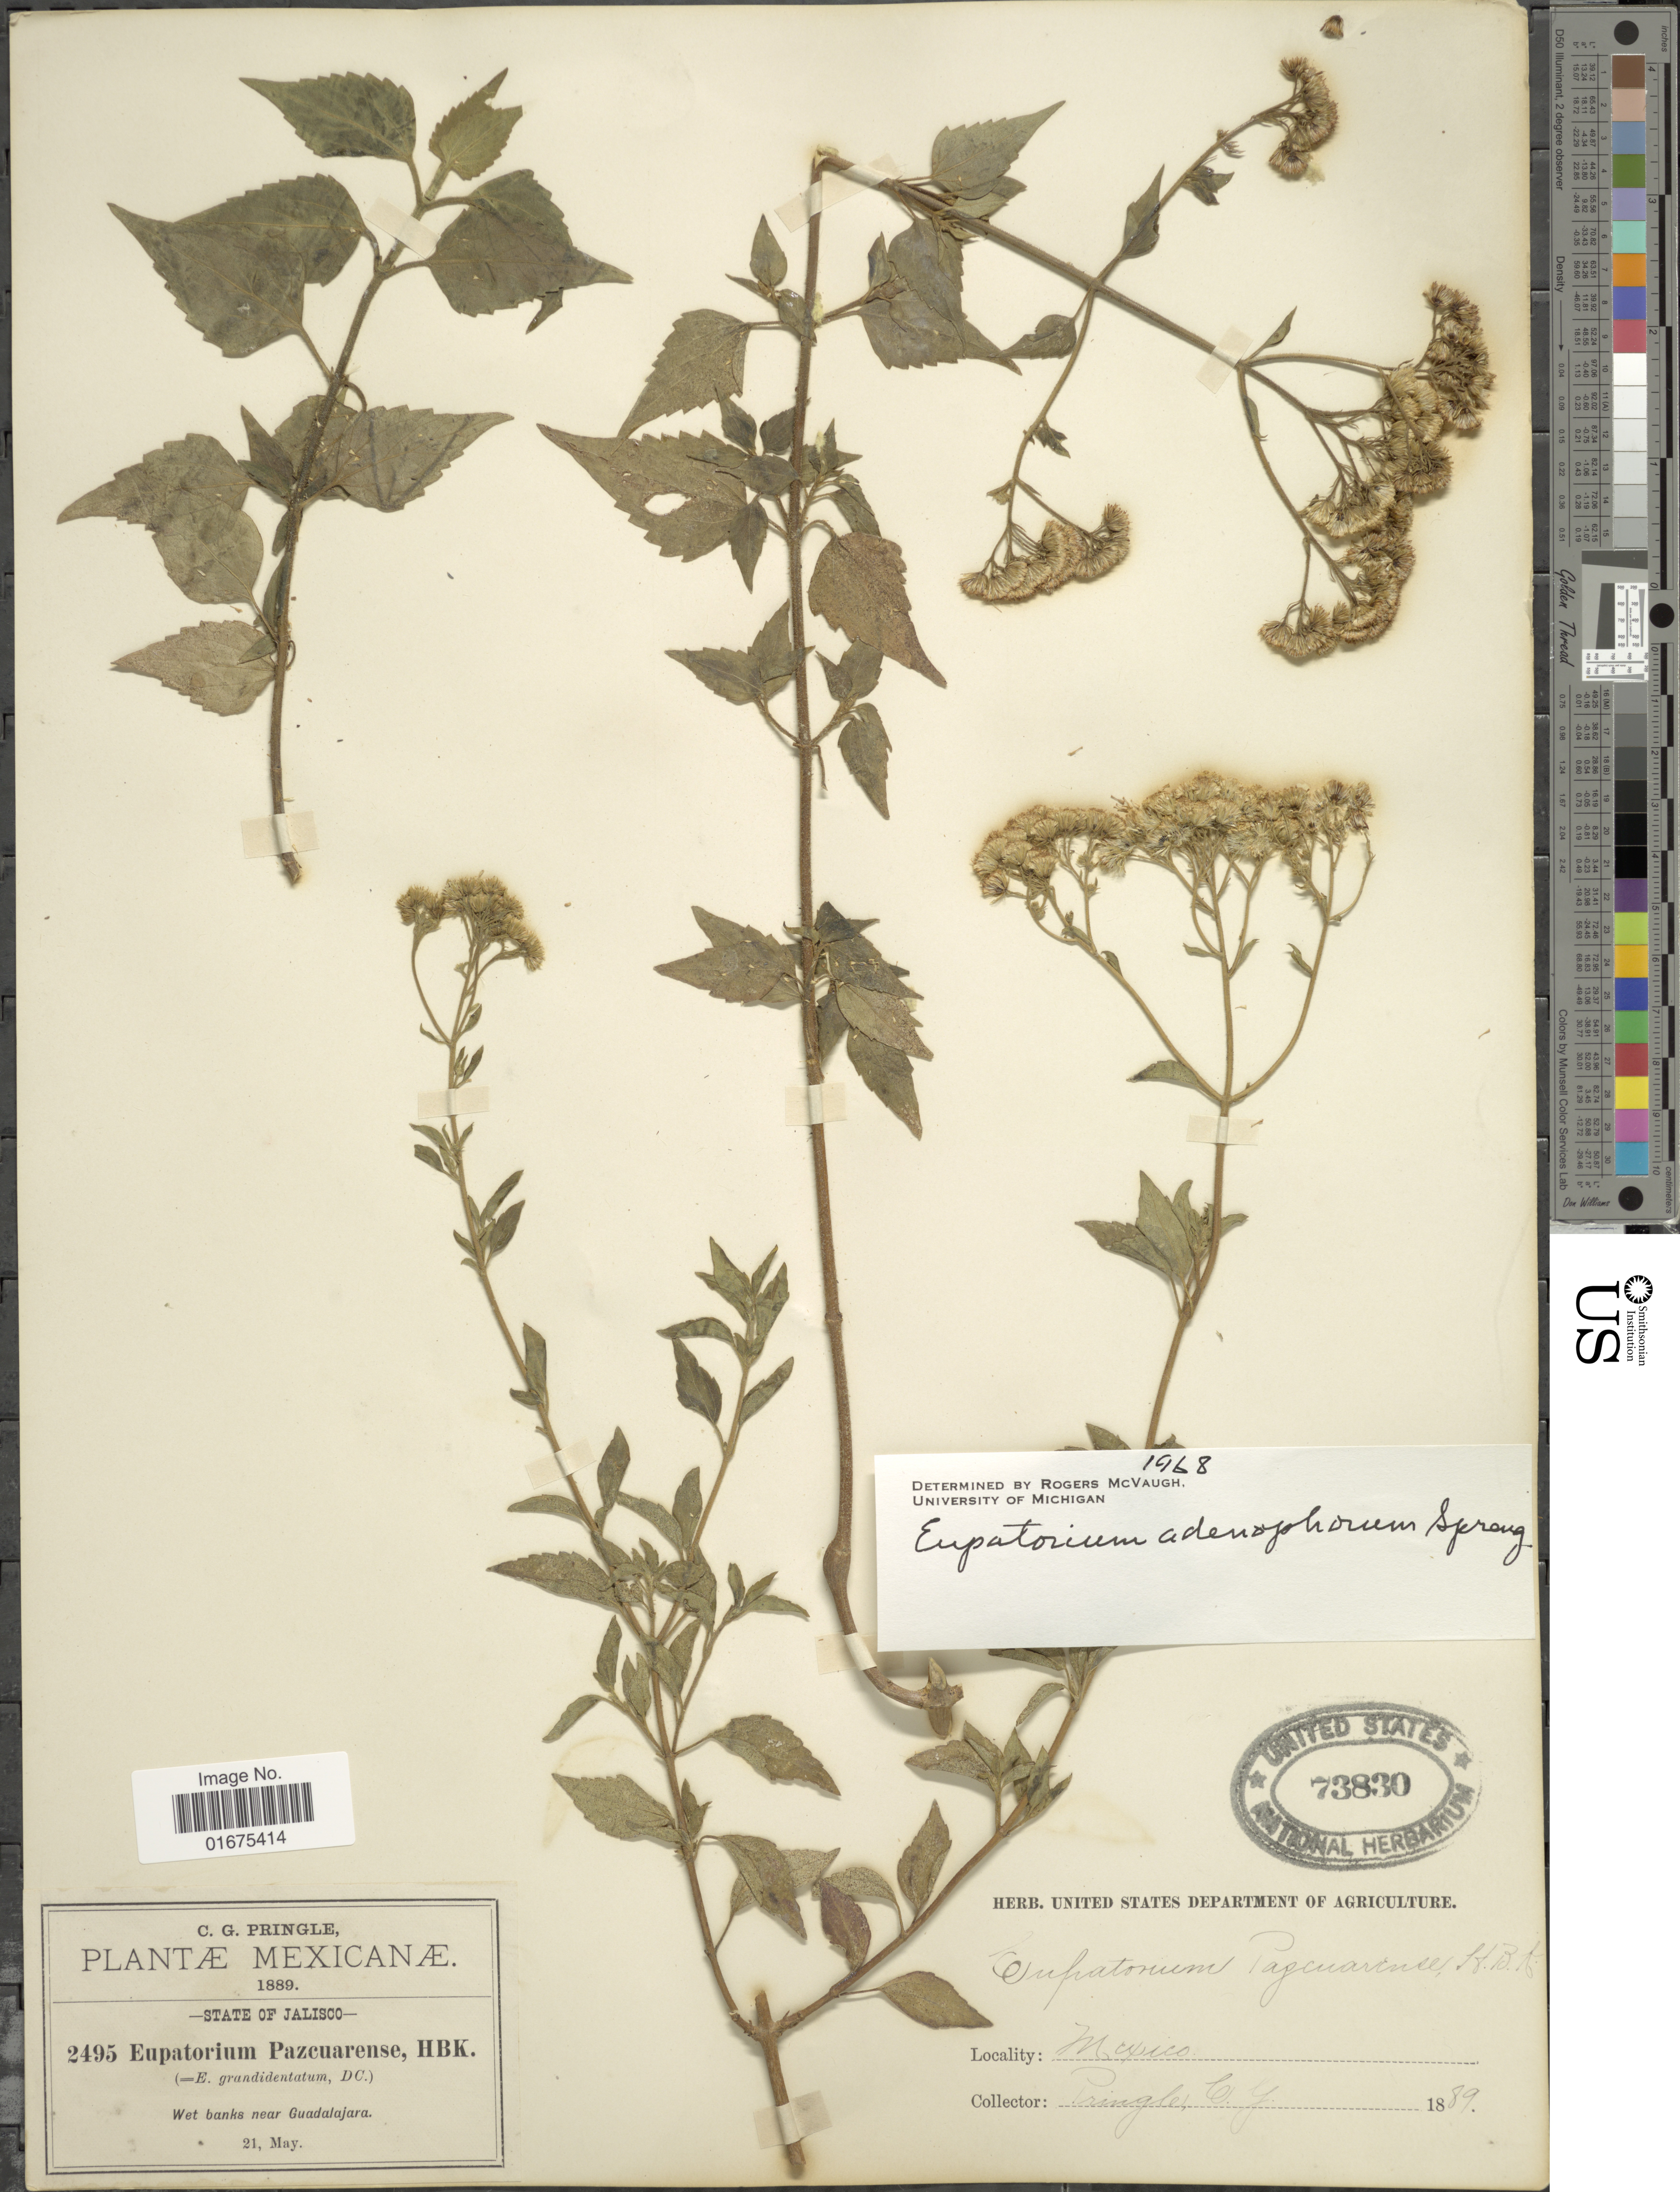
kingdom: Plantae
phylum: Tracheophyta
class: Magnoliopsida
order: Asterales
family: Asteraceae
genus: Ageratina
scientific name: Ageratina adenophora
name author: (Spreng.) R.M. King & H. Rob.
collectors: C. G. Pringle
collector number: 2495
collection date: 1889-05-21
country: Mexico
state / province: Jalisco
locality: Wet banks near Guadalajara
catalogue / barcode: US 73830